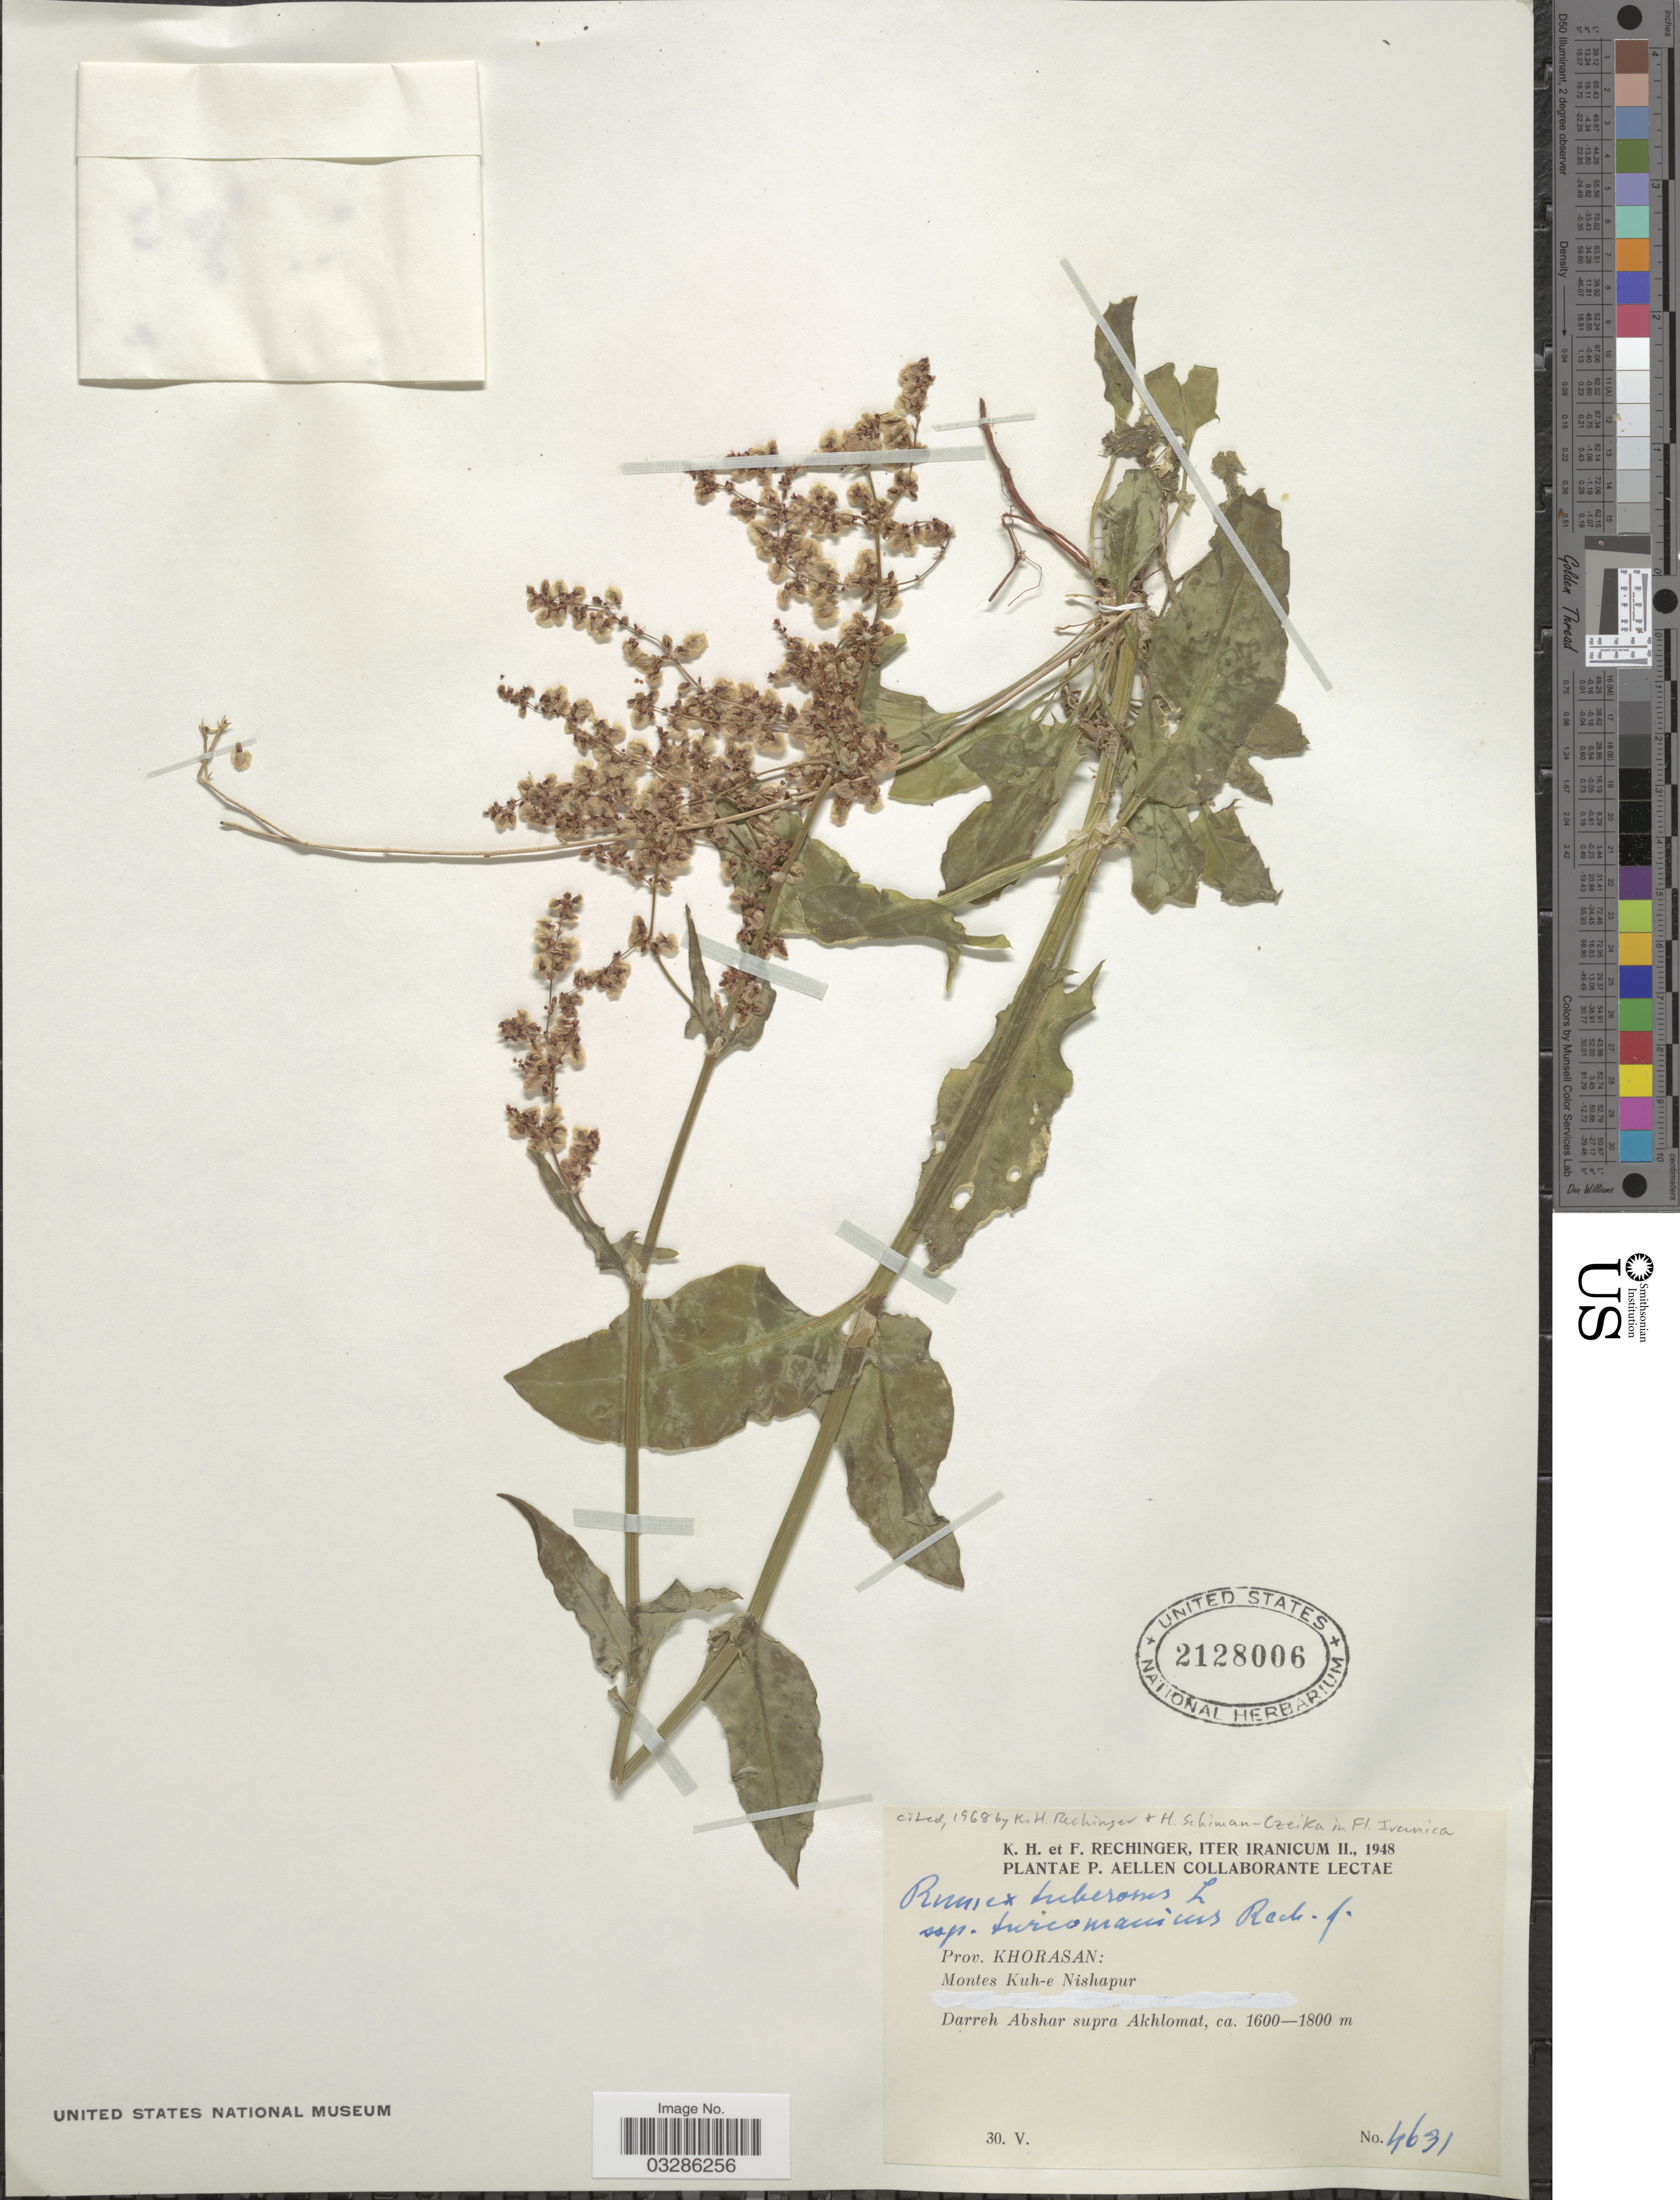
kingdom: Plantae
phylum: Tracheophyta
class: Magnoliopsida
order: Caryophyllales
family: Polygonaceae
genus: Rumex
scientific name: Rumex tuberosus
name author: L.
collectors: K. H. Rechinger & F. Rechinger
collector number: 4631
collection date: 1948-05-30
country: Iran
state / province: Khorasan [obsolete]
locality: Prov. Khorasan: Montes Kuh-e Nishapur. Darreh Abshar supra Akhlomat.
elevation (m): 1600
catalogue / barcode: US 2128006